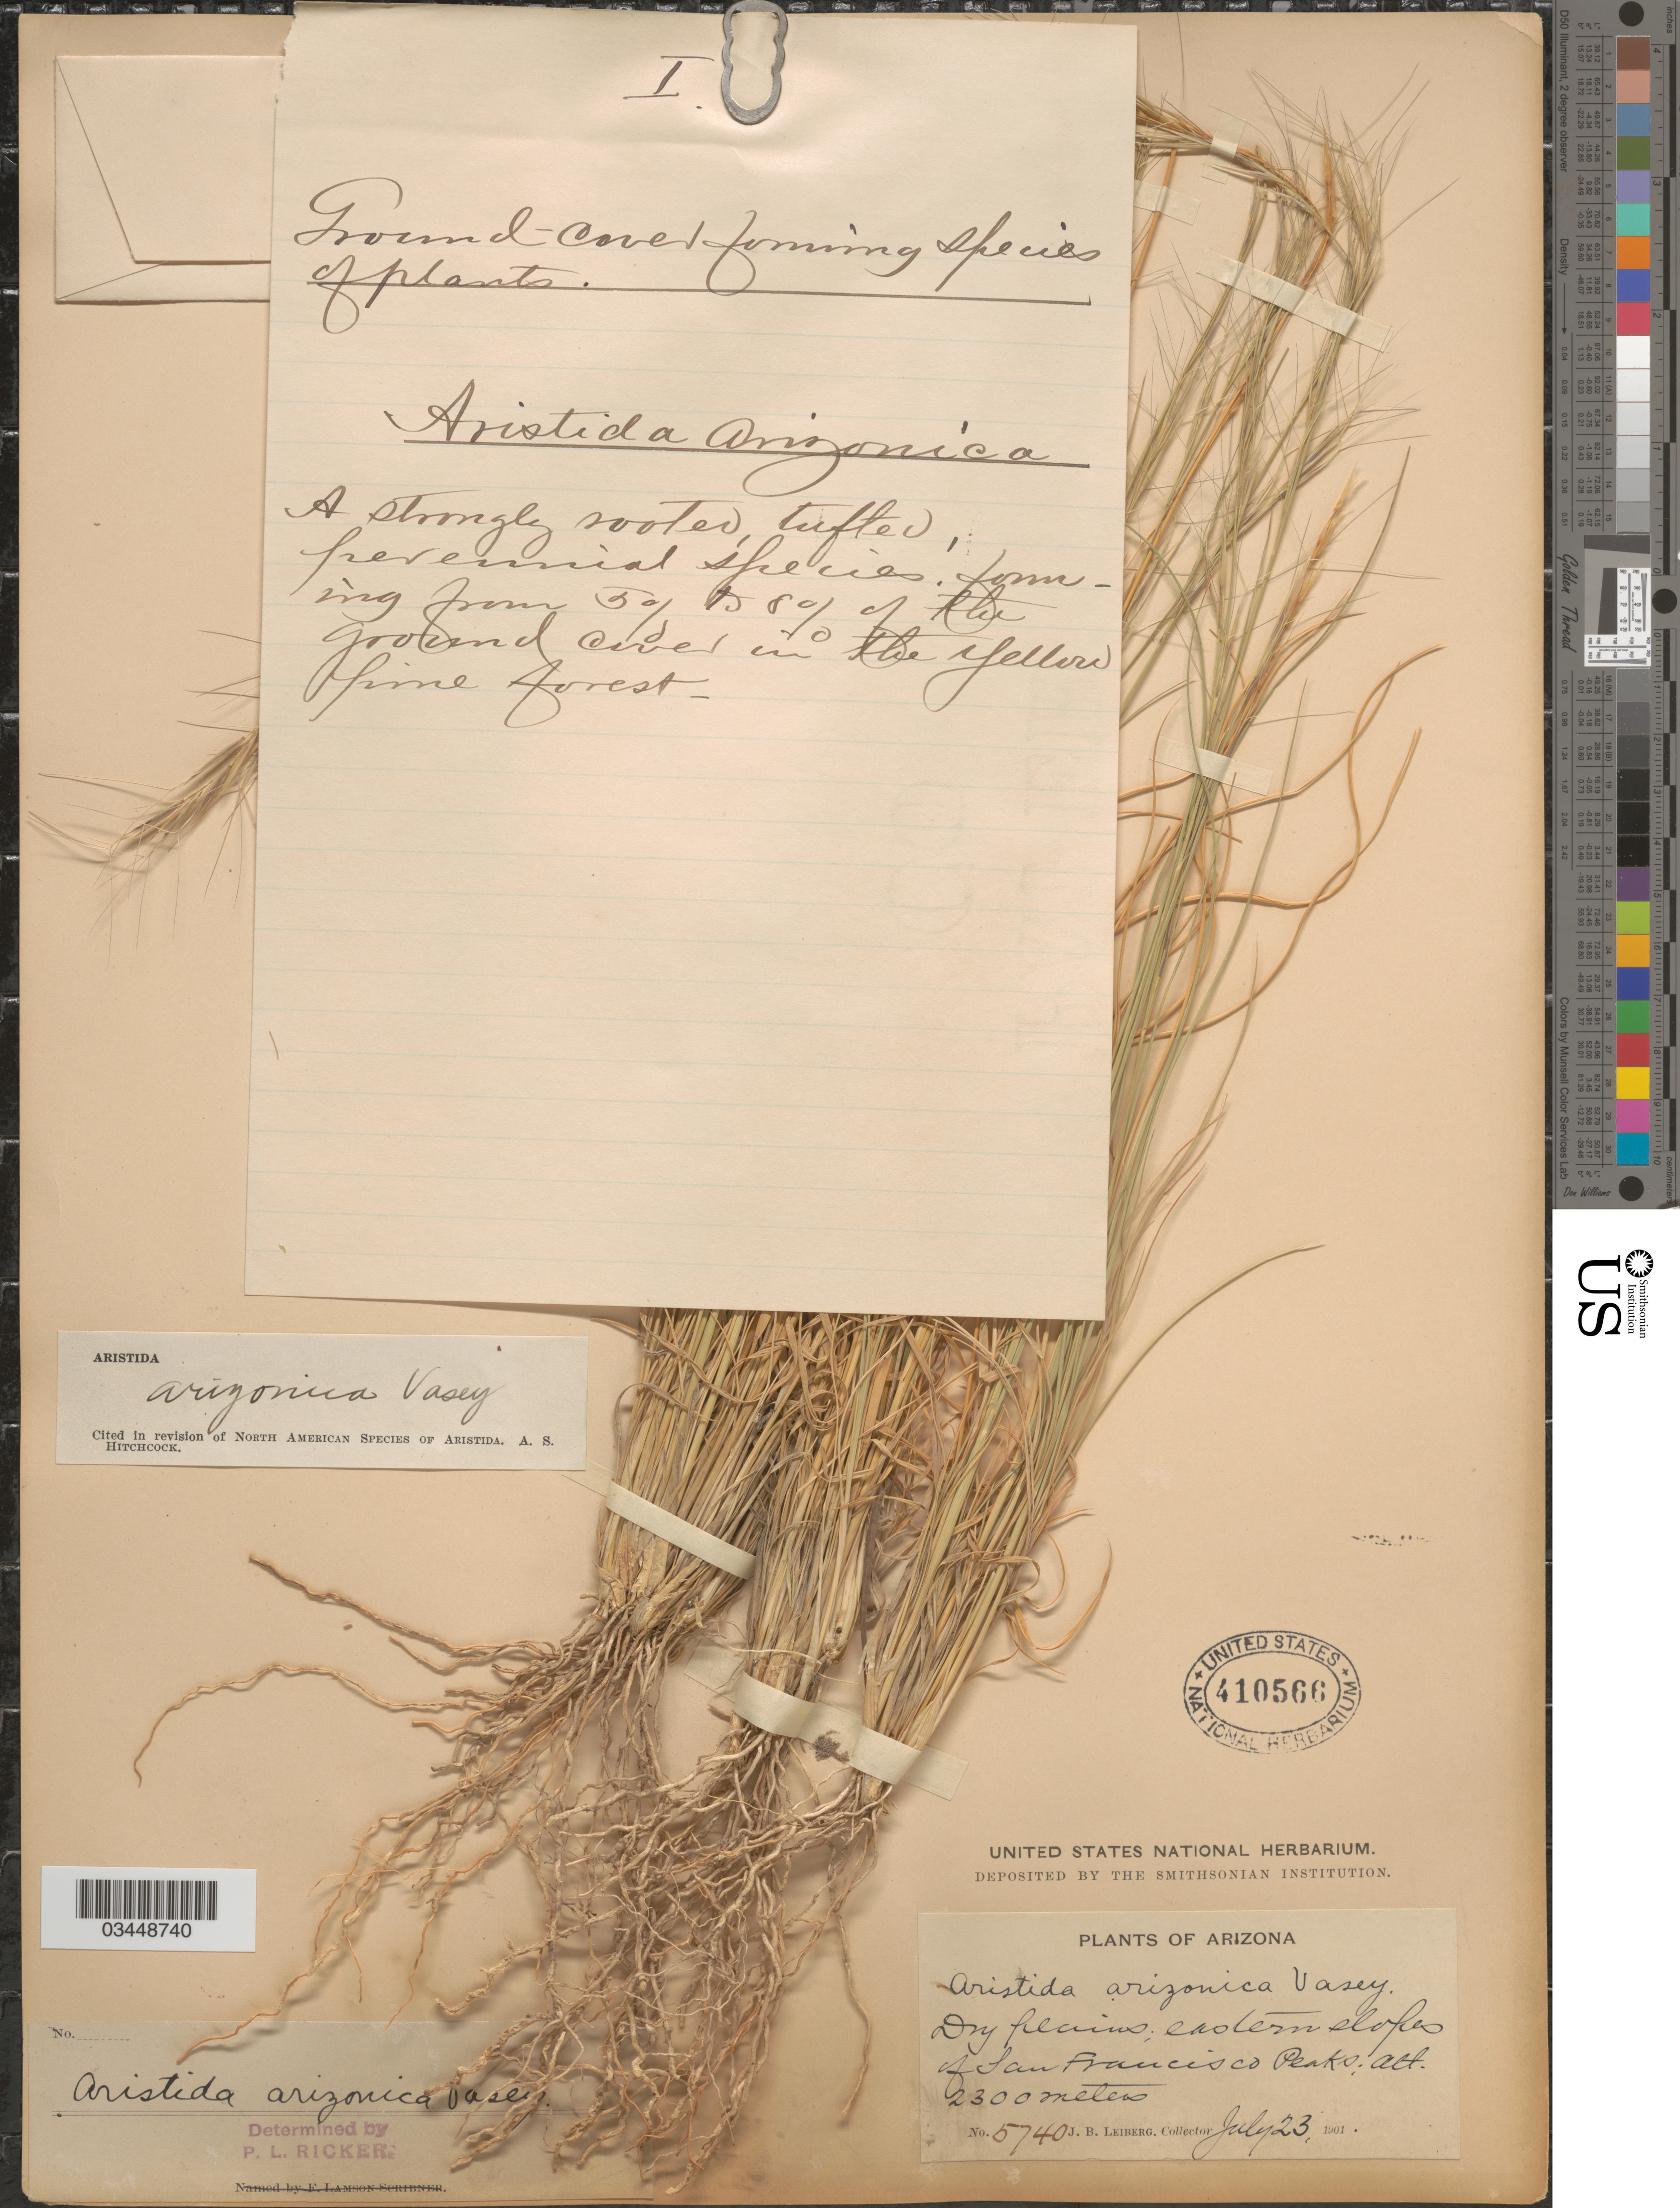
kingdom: Plantae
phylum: Tracheophyta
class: Liliopsida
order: Poales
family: Poaceae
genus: Aristida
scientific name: Aristida arizonica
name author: Vasey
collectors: J. B. Leiberg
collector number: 5740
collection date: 1901-07-23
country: United States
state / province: Arizona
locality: Eastern slopes of San Francisco Peaks.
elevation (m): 2300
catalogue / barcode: US 410566